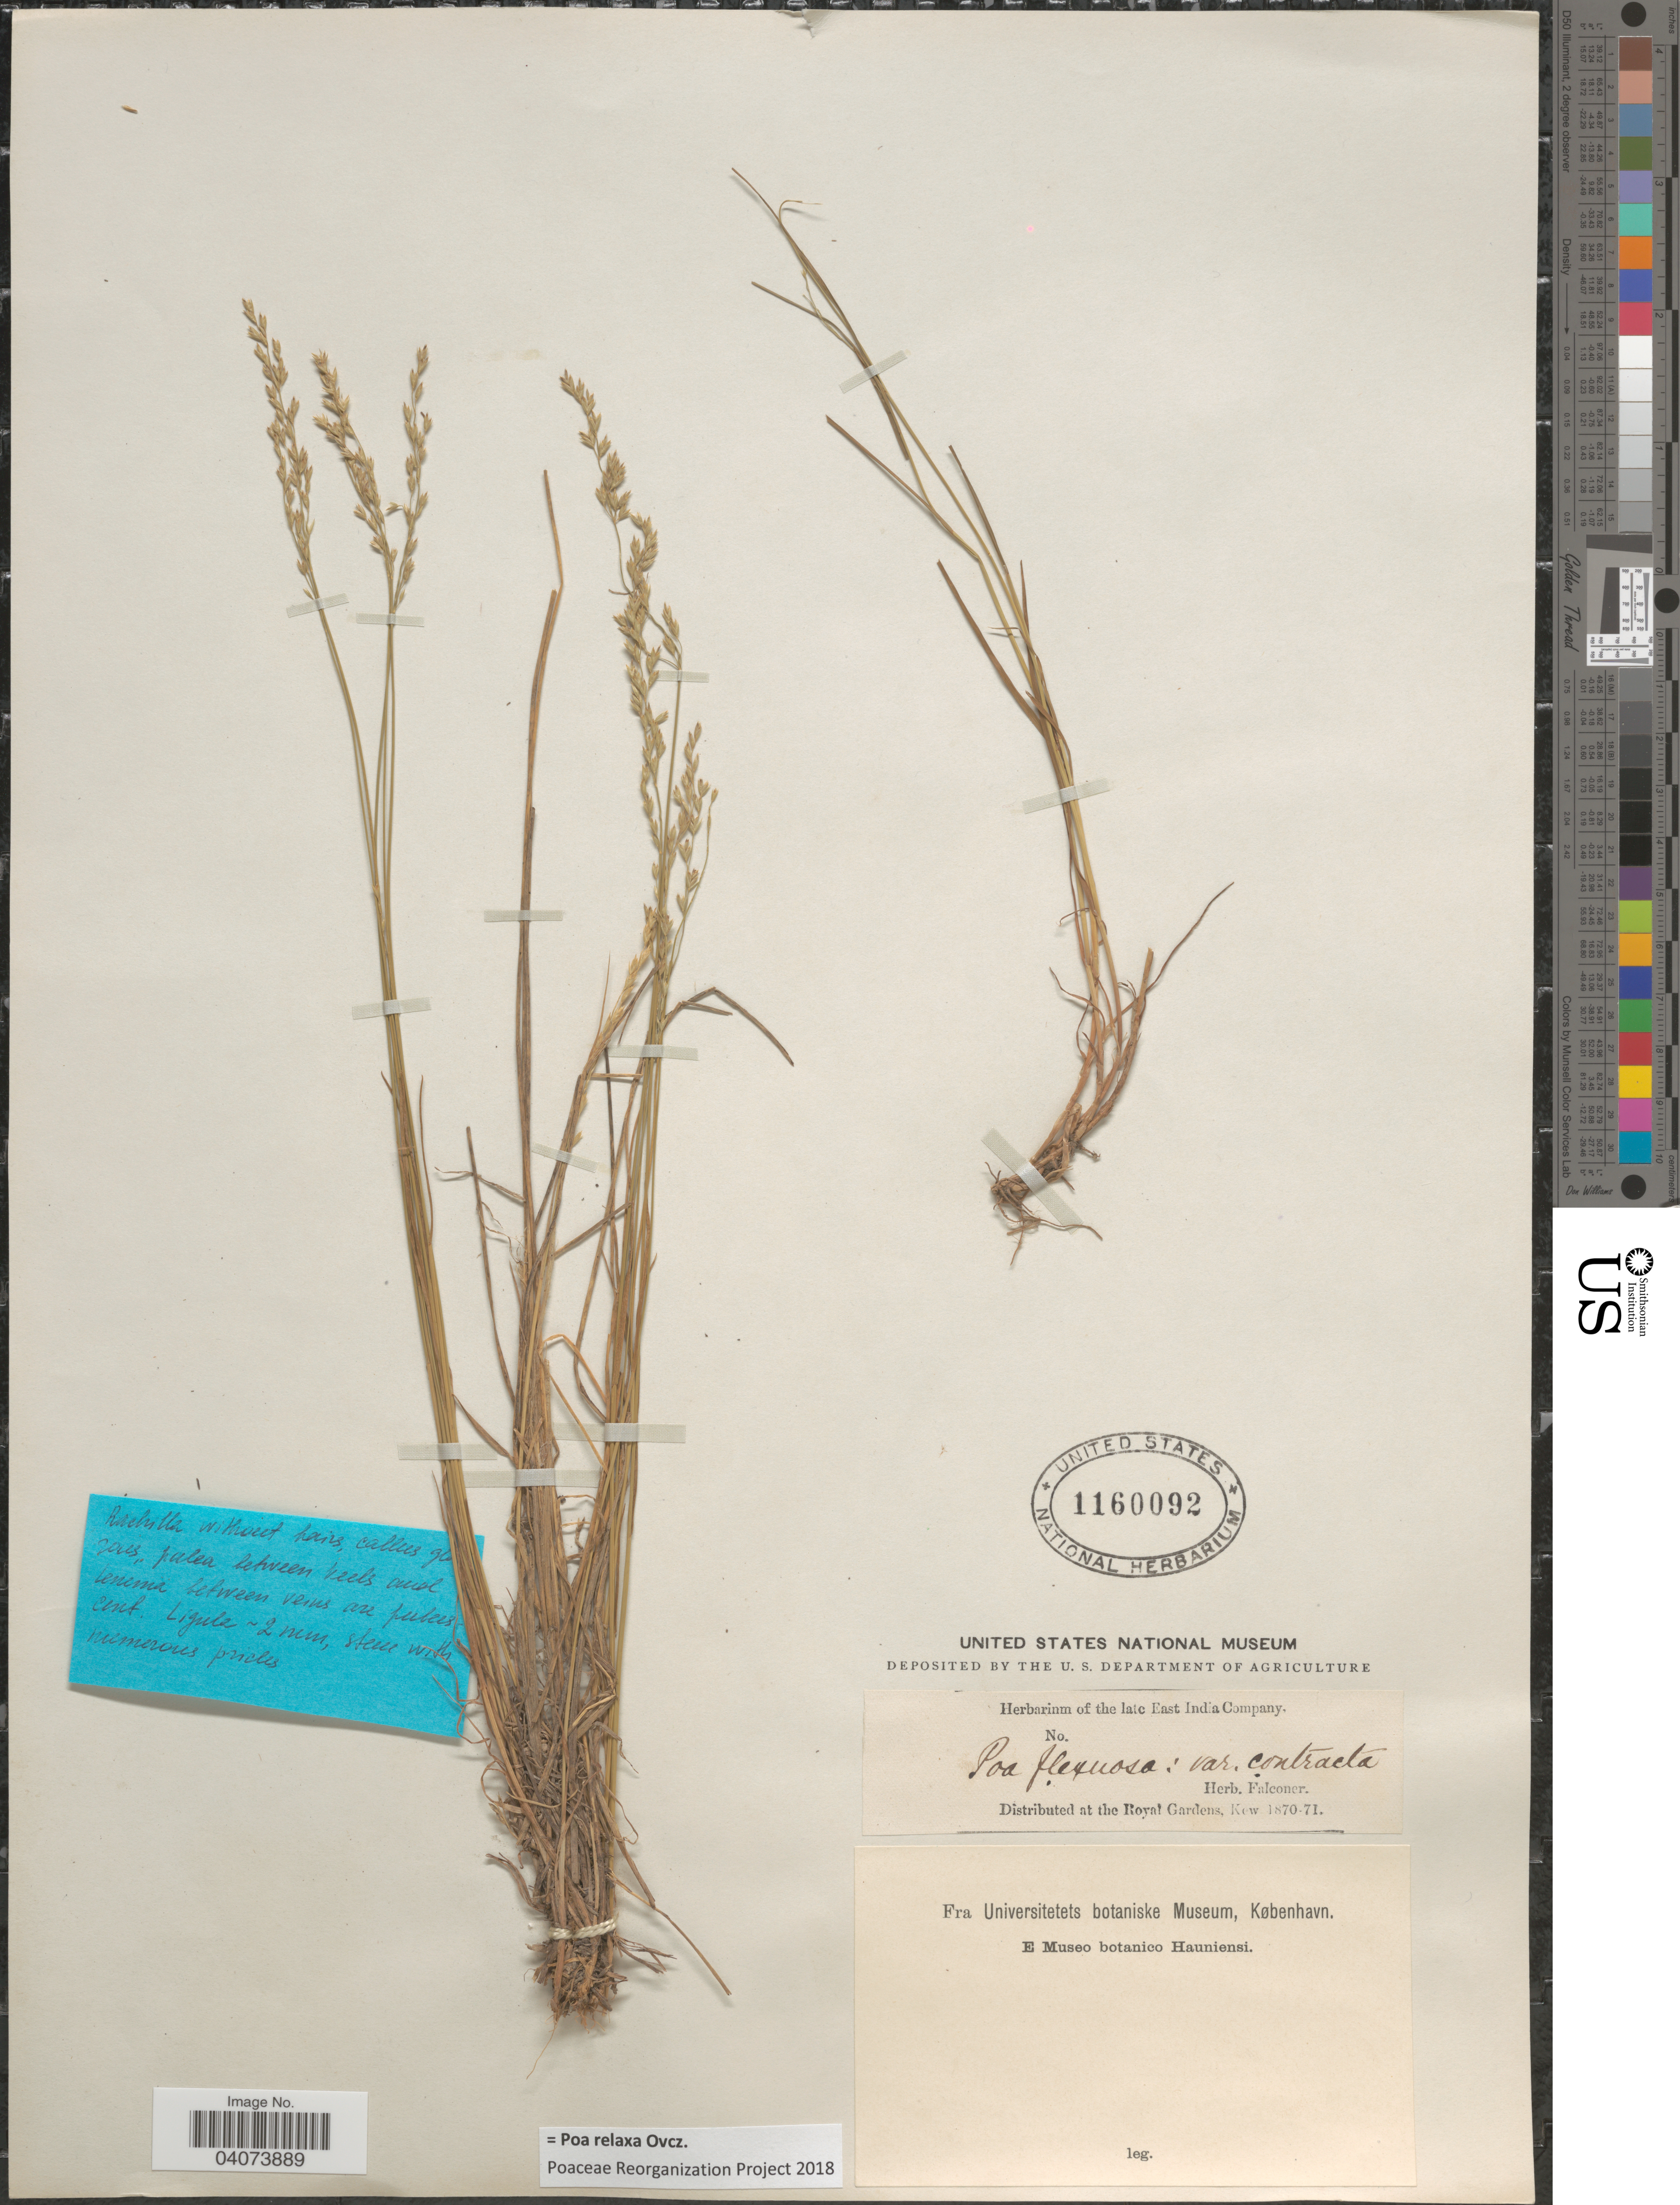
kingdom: Plantae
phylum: Tracheophyta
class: Liliopsida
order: Poales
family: Poaceae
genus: Poa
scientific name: Poa relaxa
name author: Ovcz.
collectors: ex herb. Falconer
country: India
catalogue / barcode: US 1160092